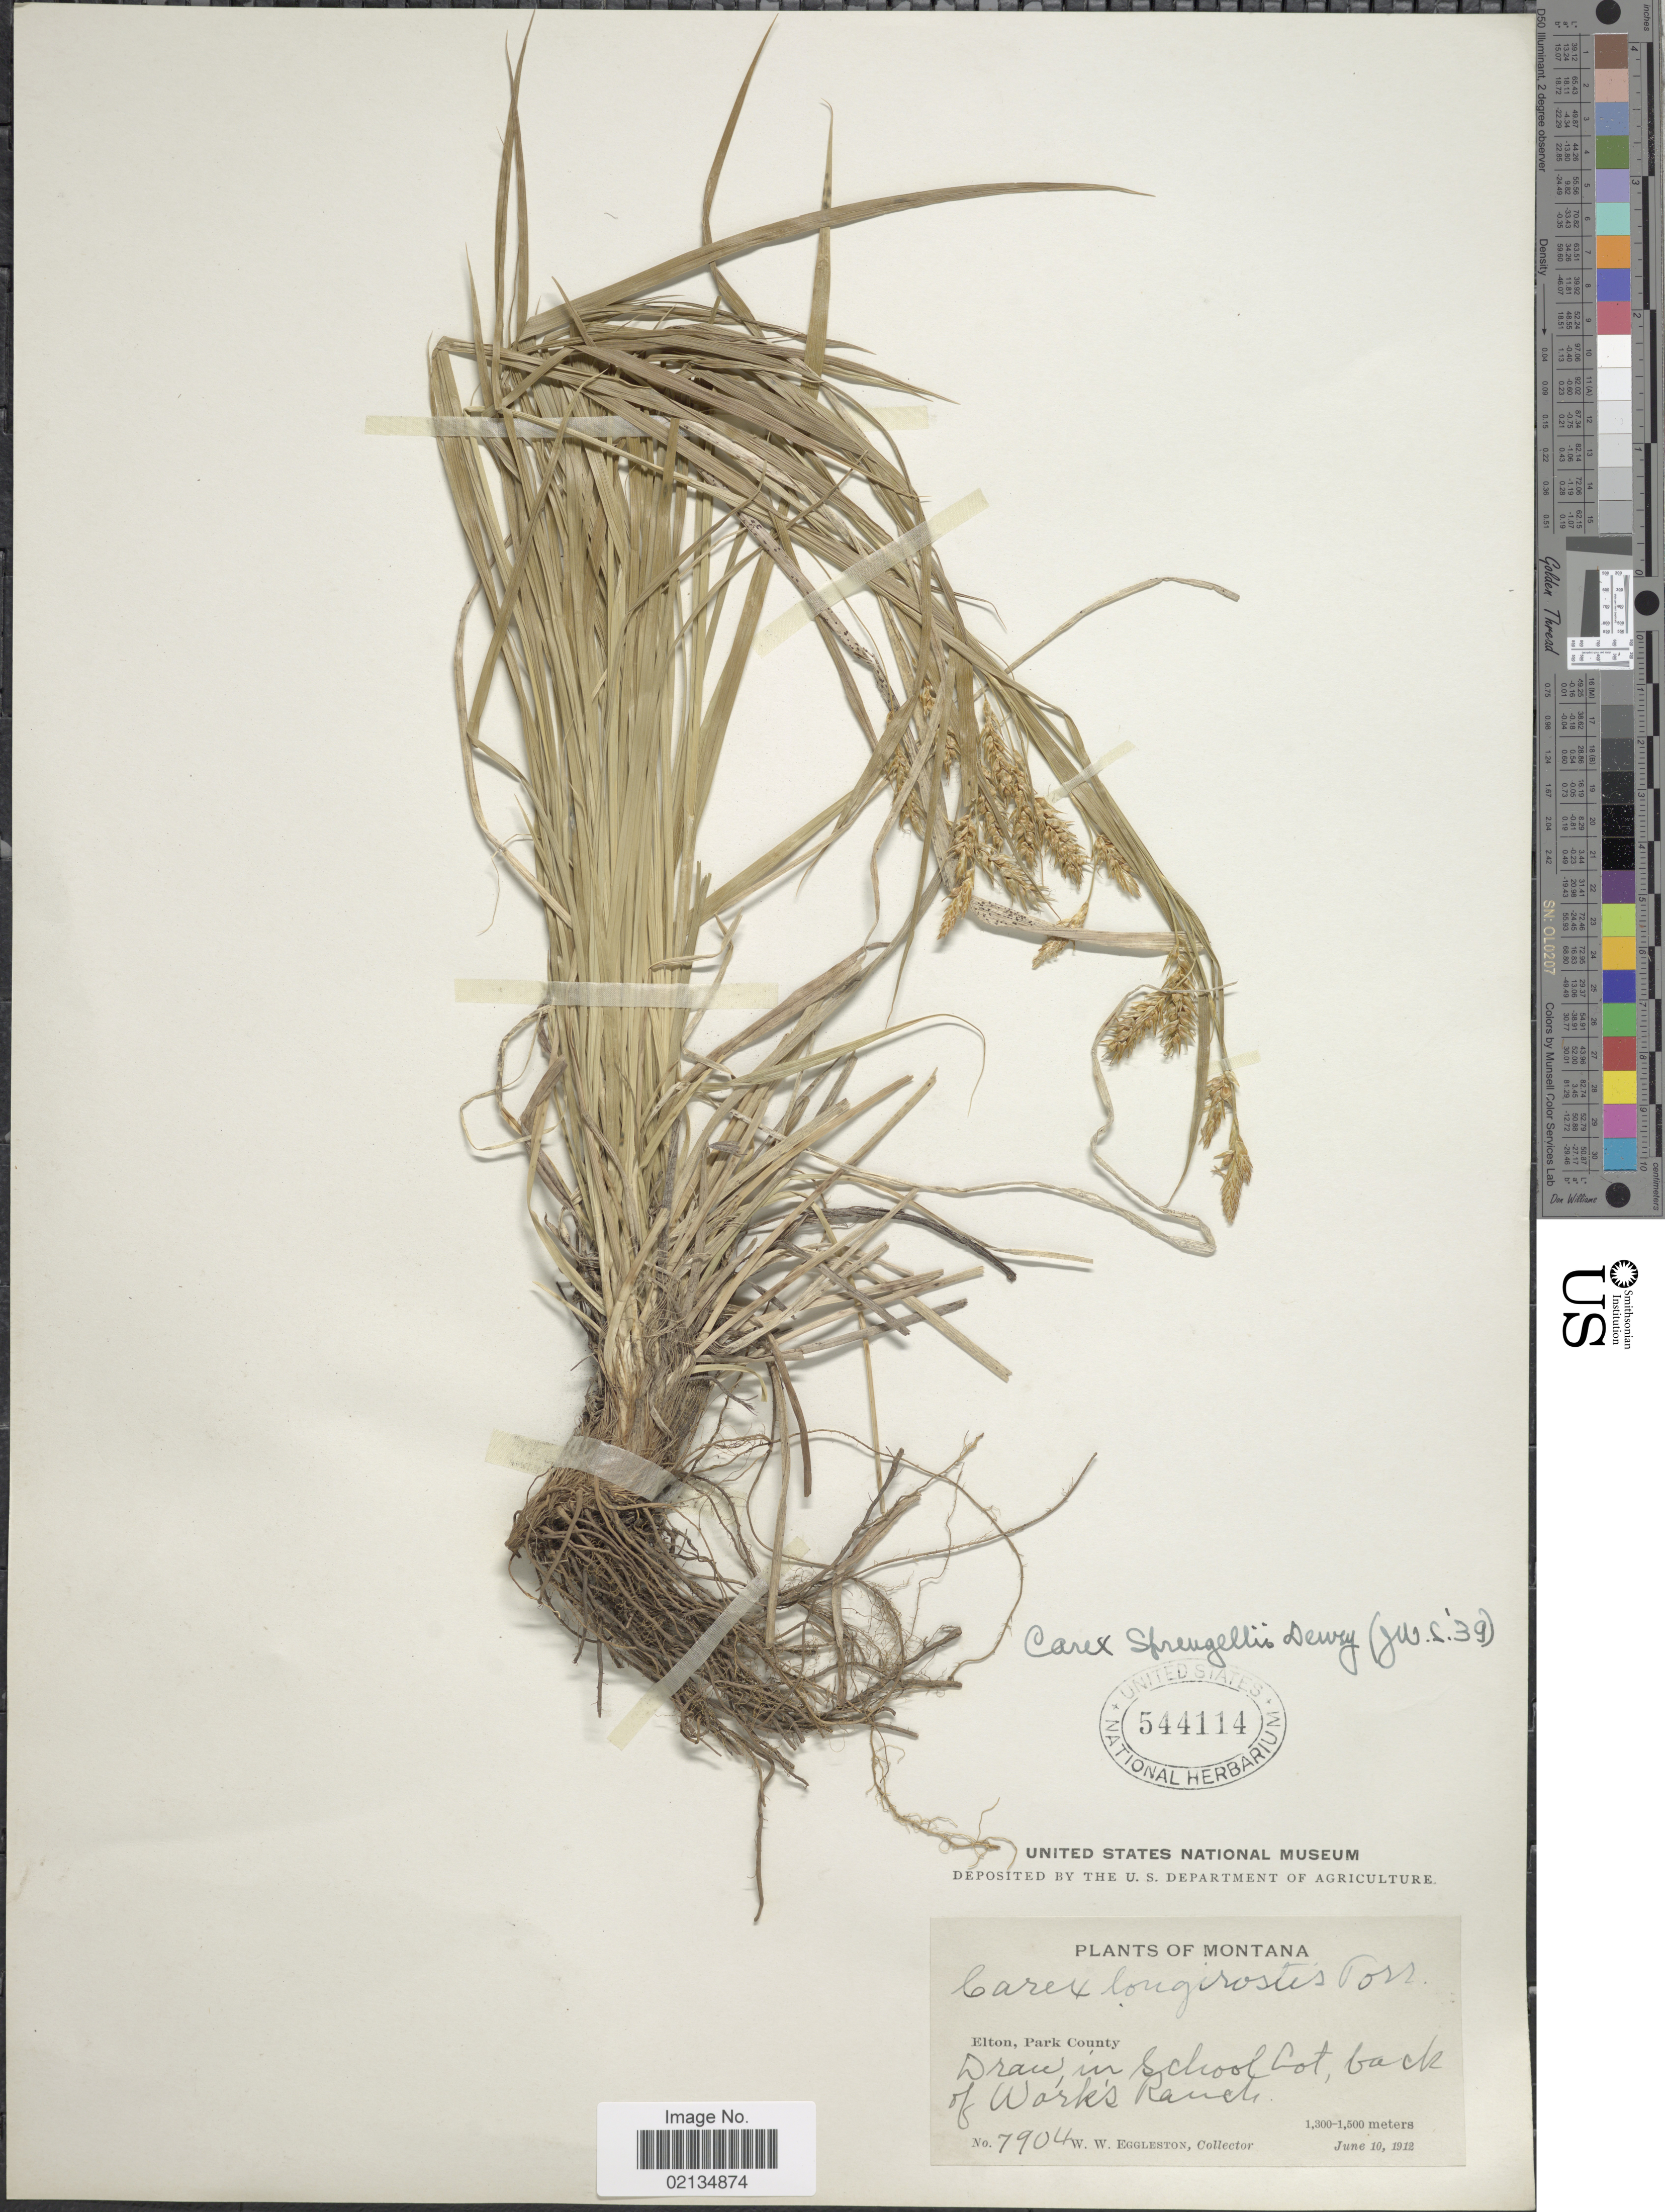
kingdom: Plantae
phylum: Tracheophyta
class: Liliopsida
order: Poales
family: Cyperaceae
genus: Carex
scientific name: Carex sprengelii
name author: Dewey ex Spreng.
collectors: W. W. Eggleston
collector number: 7904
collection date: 1912-06-10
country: United States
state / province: Montana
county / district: Park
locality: Elton. Draw in School Lot, back of Work's Ranch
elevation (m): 1300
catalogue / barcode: US 544114